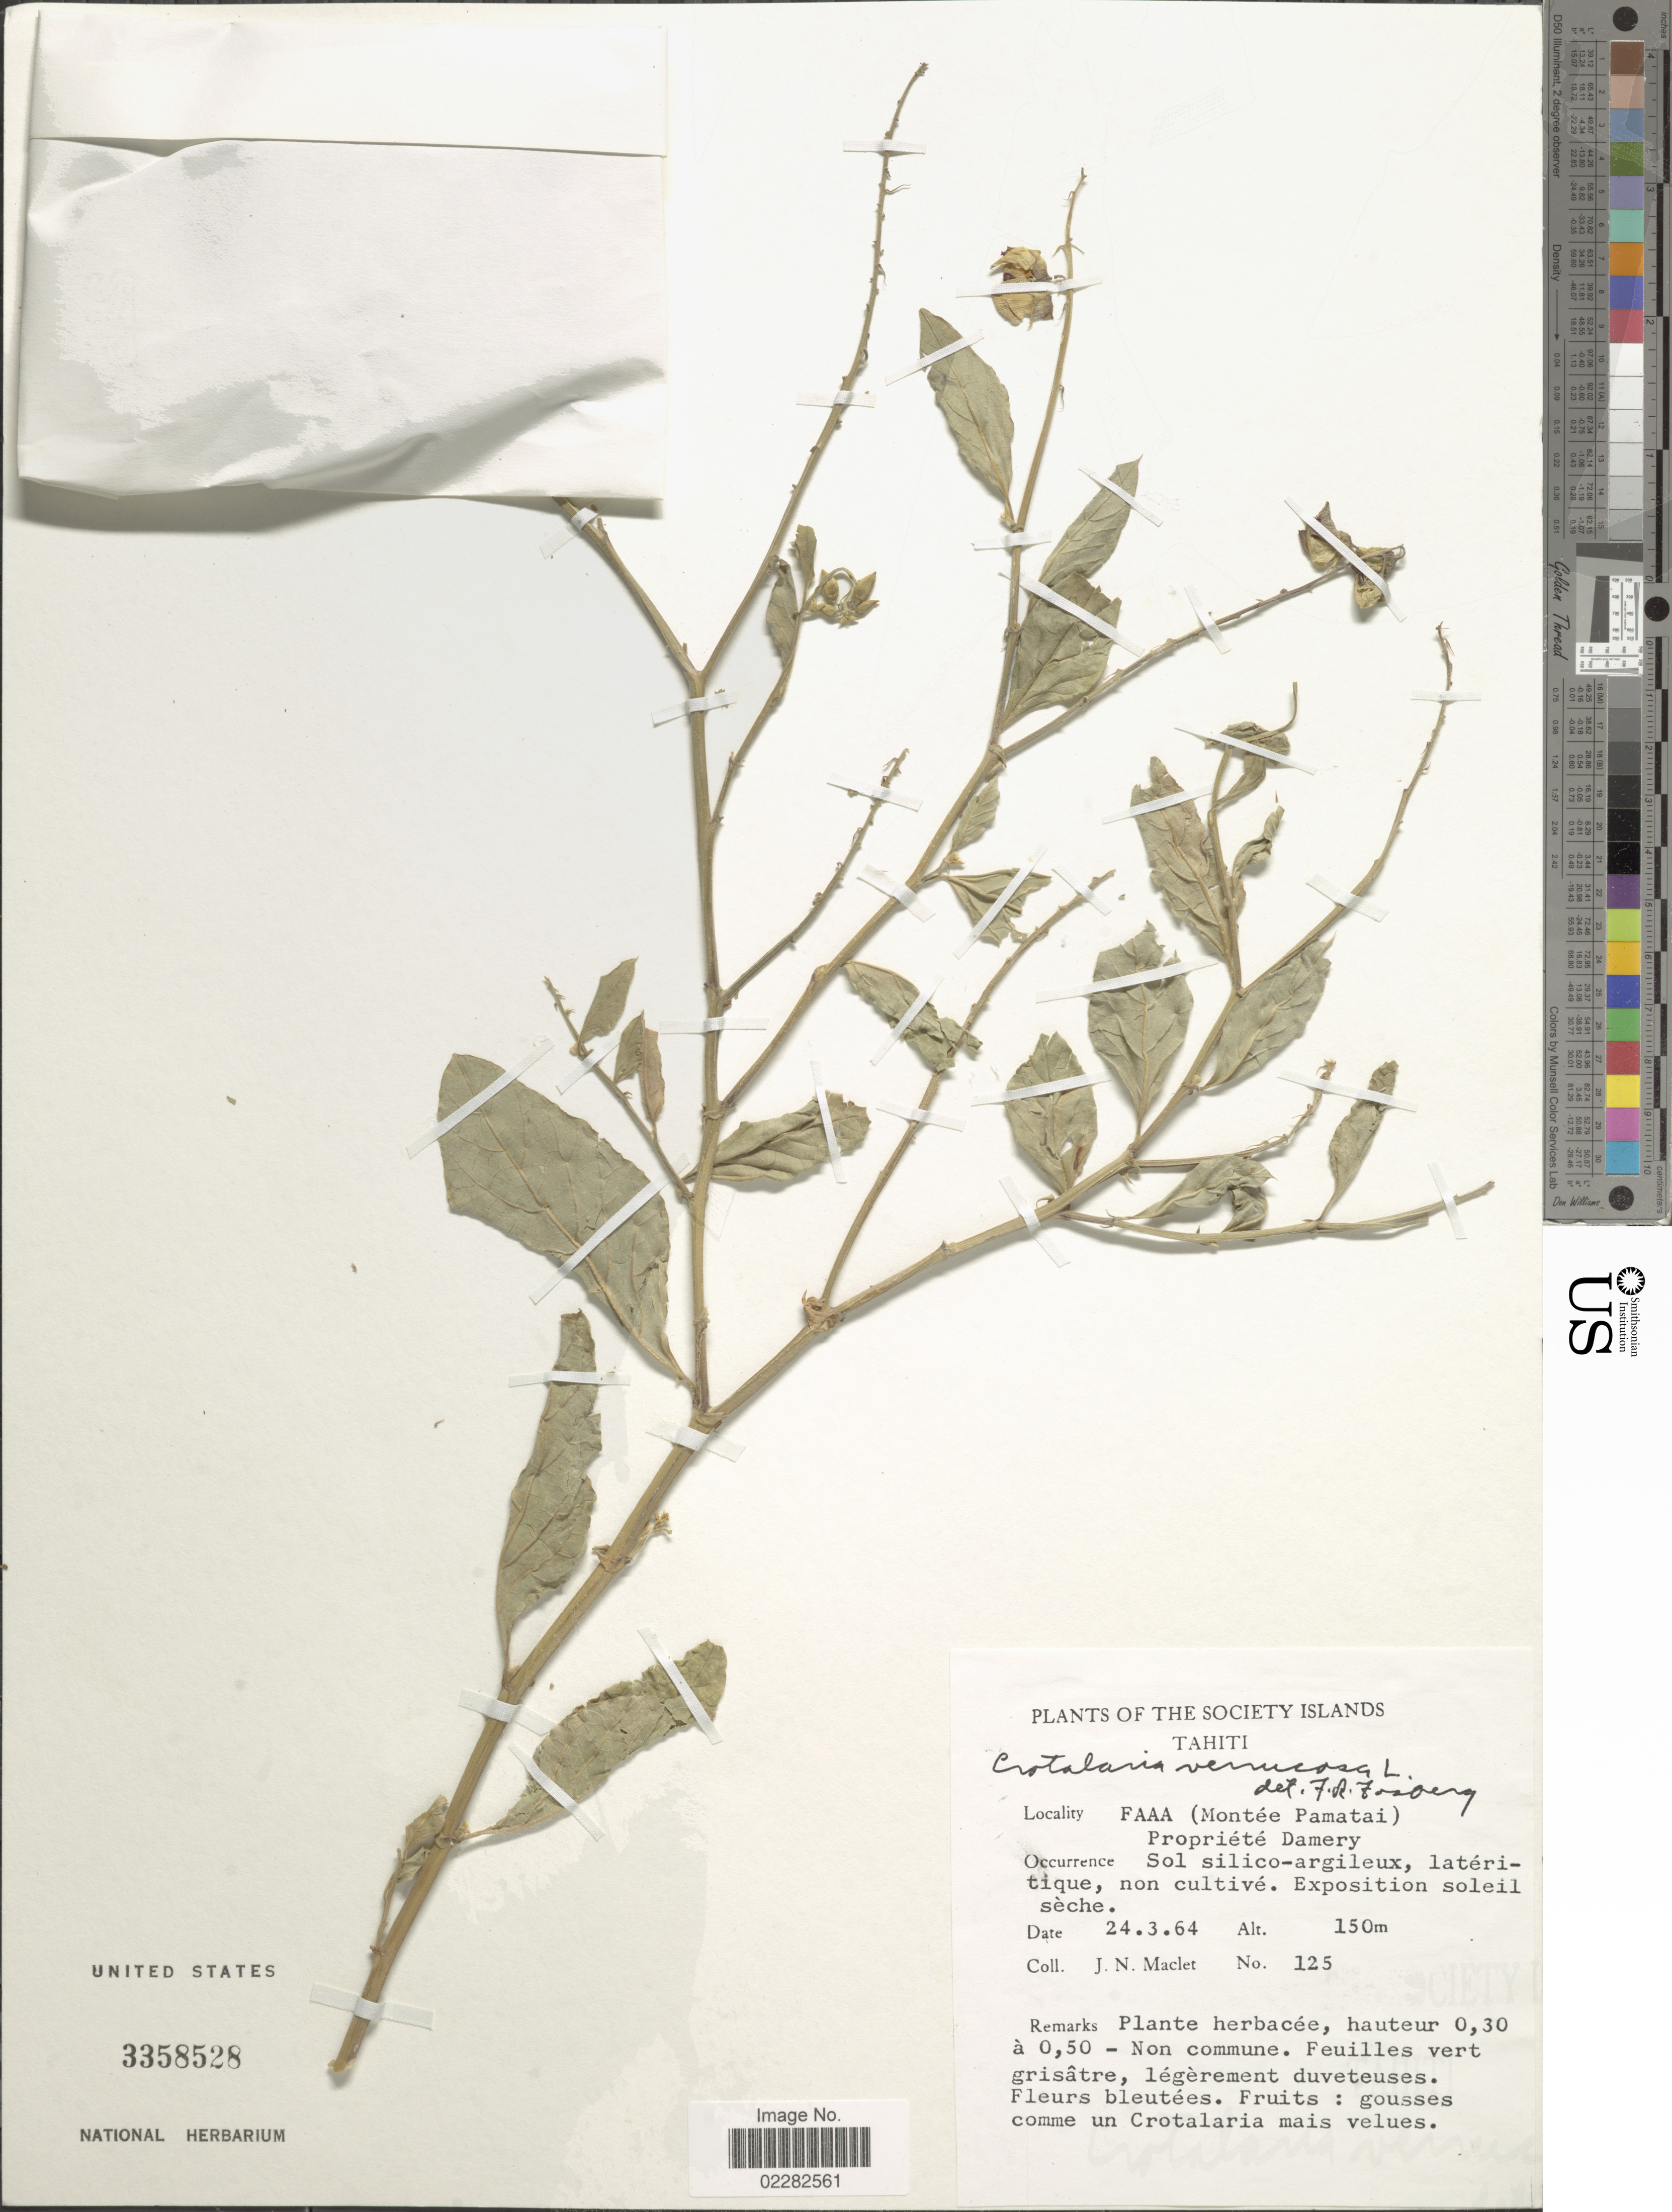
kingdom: Plantae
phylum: Tracheophyta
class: Magnoliopsida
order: Fabales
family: Fabaceae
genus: Crotalaria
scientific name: Crotalaria verrucosa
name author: L.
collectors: J. Maclet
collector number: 125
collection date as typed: Transcribed d/m/y: 24/3/64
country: French Polynesia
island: Tahiti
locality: Society Islands, Tahiti, Faaa (Montee Pamatai) Propriete Damery.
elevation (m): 150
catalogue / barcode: US 3358528